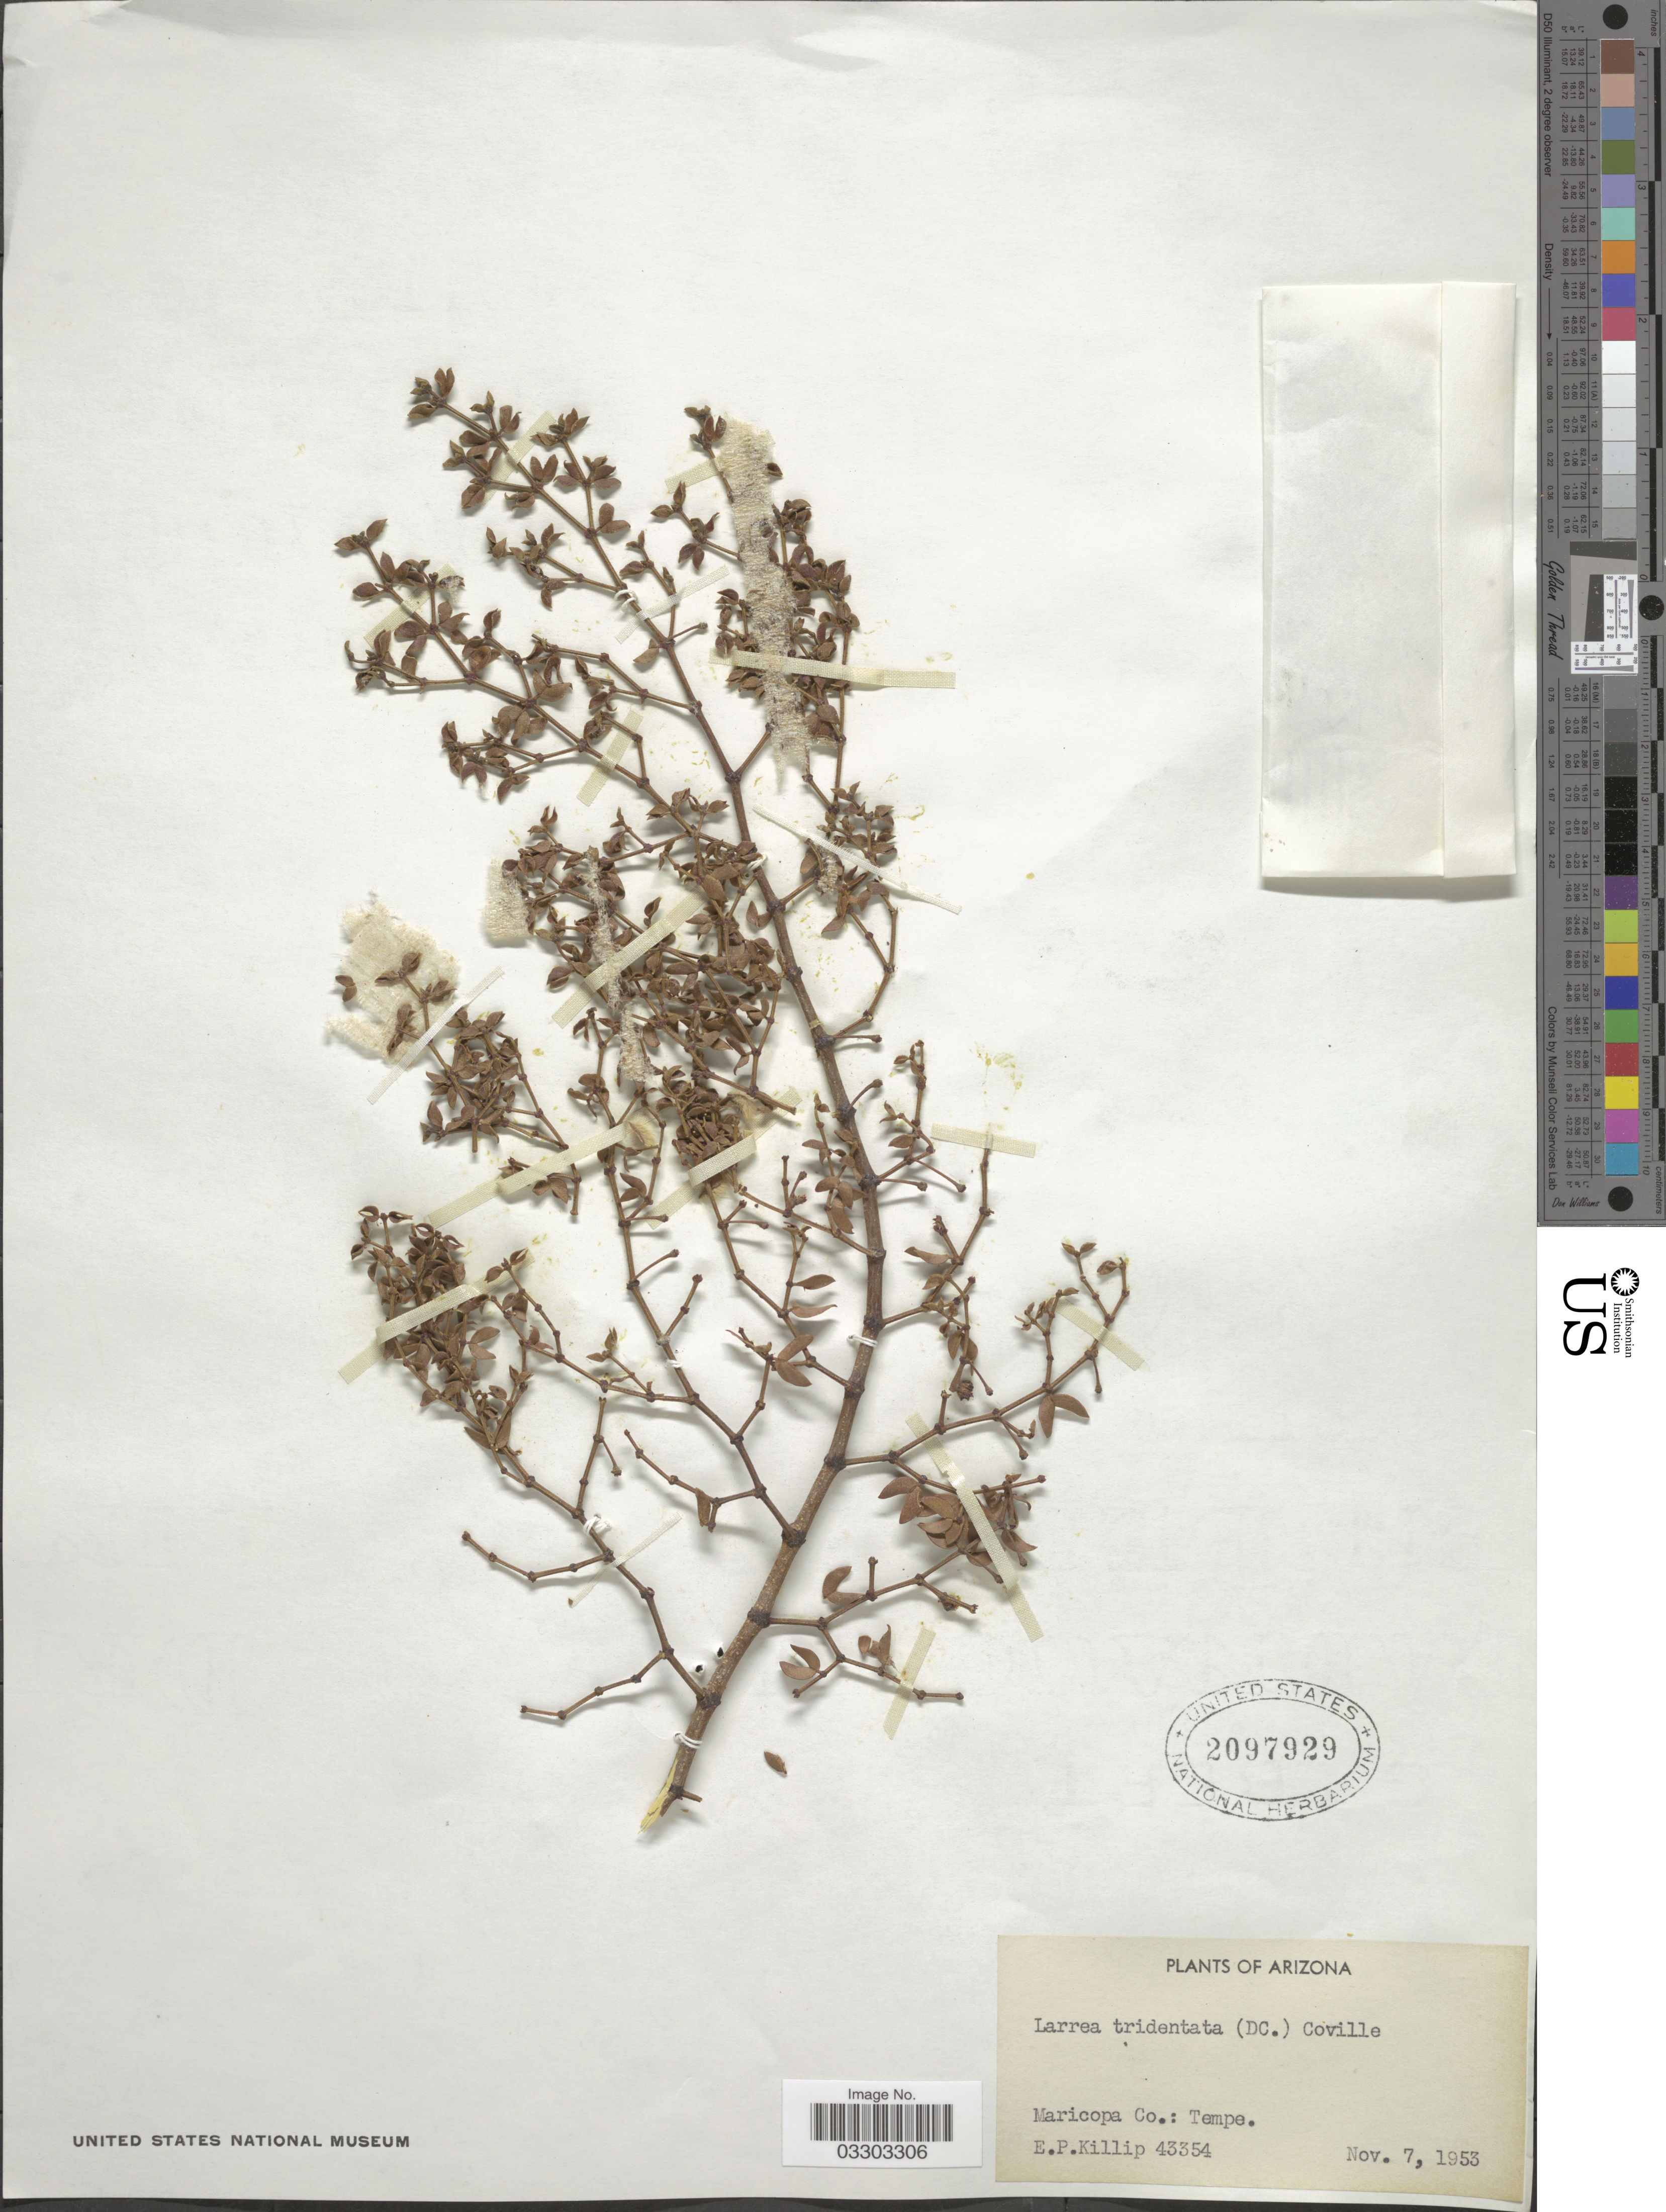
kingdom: Plantae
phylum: Tracheophyta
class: Magnoliopsida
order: Zygophyllales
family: Zygophyllaceae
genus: Larrea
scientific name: Larrea tridentata var. tridentata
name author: (Sessé & Moc. ex DC.) Coville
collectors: E. P. Killip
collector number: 43354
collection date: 1953-11-07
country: United States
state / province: Arizona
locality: Maricopa Co.: Tempe.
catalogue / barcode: US 2097929